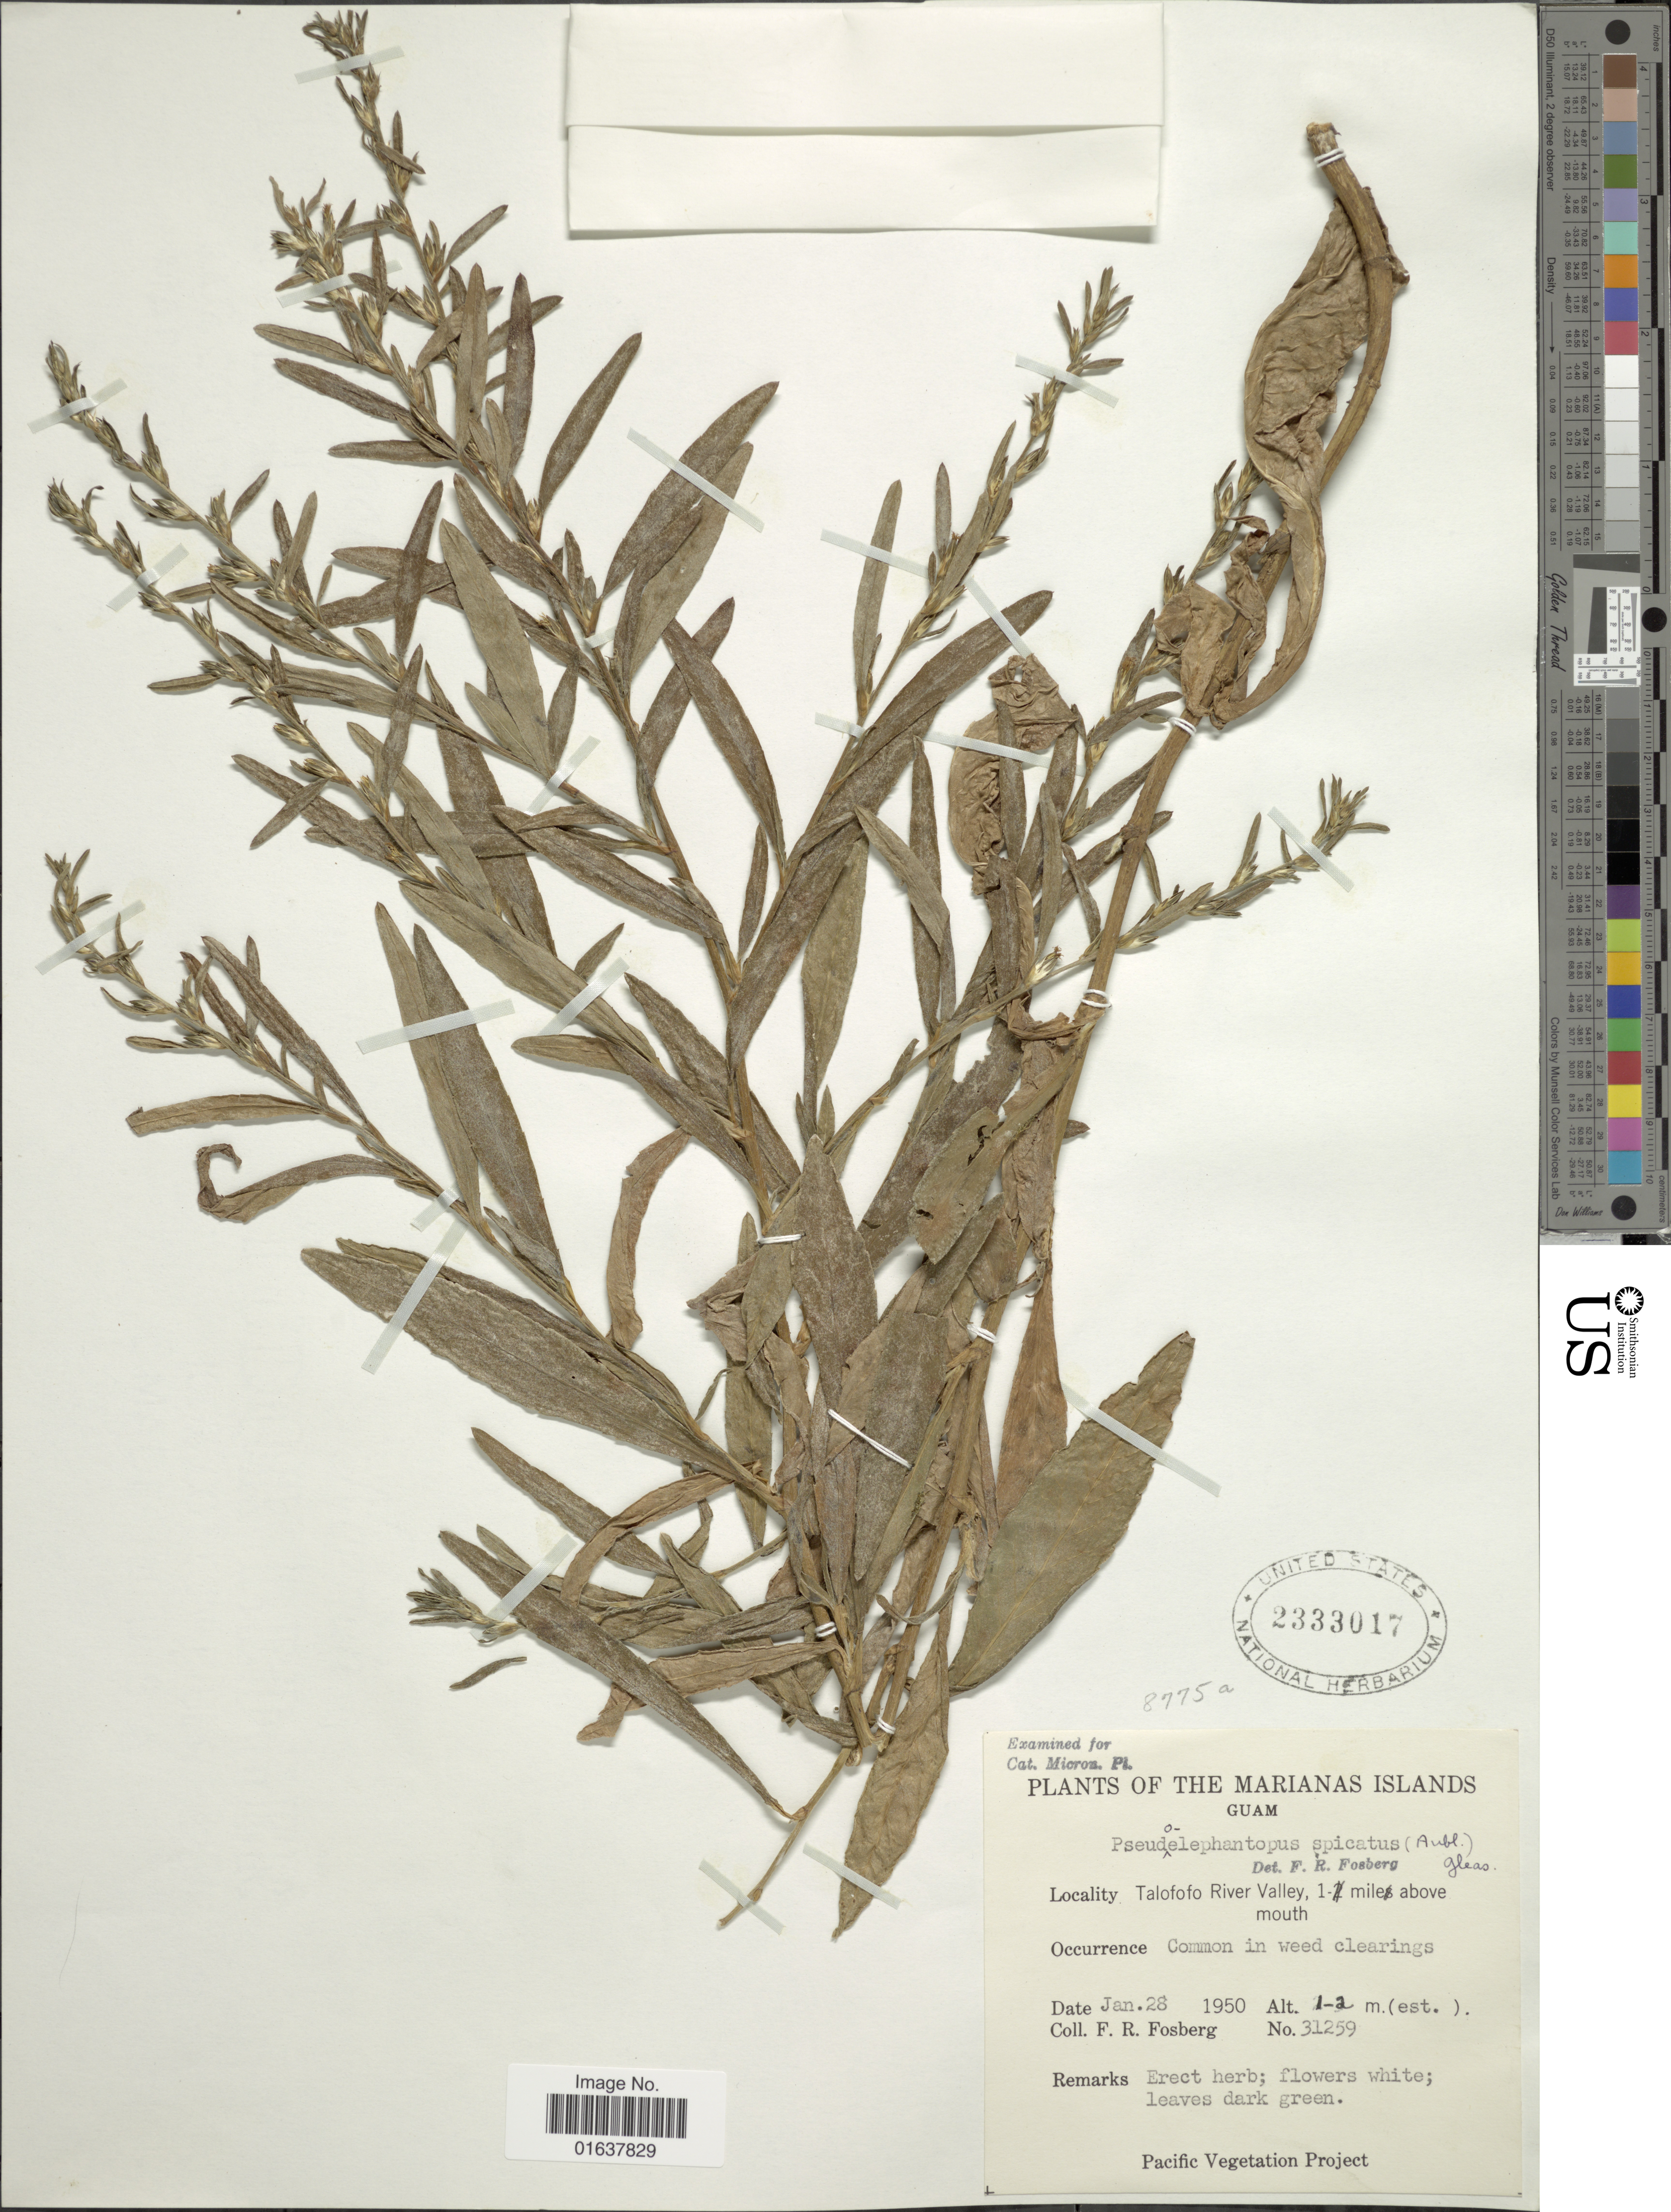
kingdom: Plantae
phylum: Tracheophyta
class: Magnoliopsida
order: Asterales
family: Asteraceae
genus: Pseudelephantopus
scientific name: Pseudelephantopus spicatus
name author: (Juss. ex Aubl.) C.F. Baker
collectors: F. R. Fosberg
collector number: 31259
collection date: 1950-01-28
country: Guam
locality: The Marianas Islands. Guam. Talofofo River Valley, 1 mile above mouth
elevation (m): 1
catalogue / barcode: US 2333017